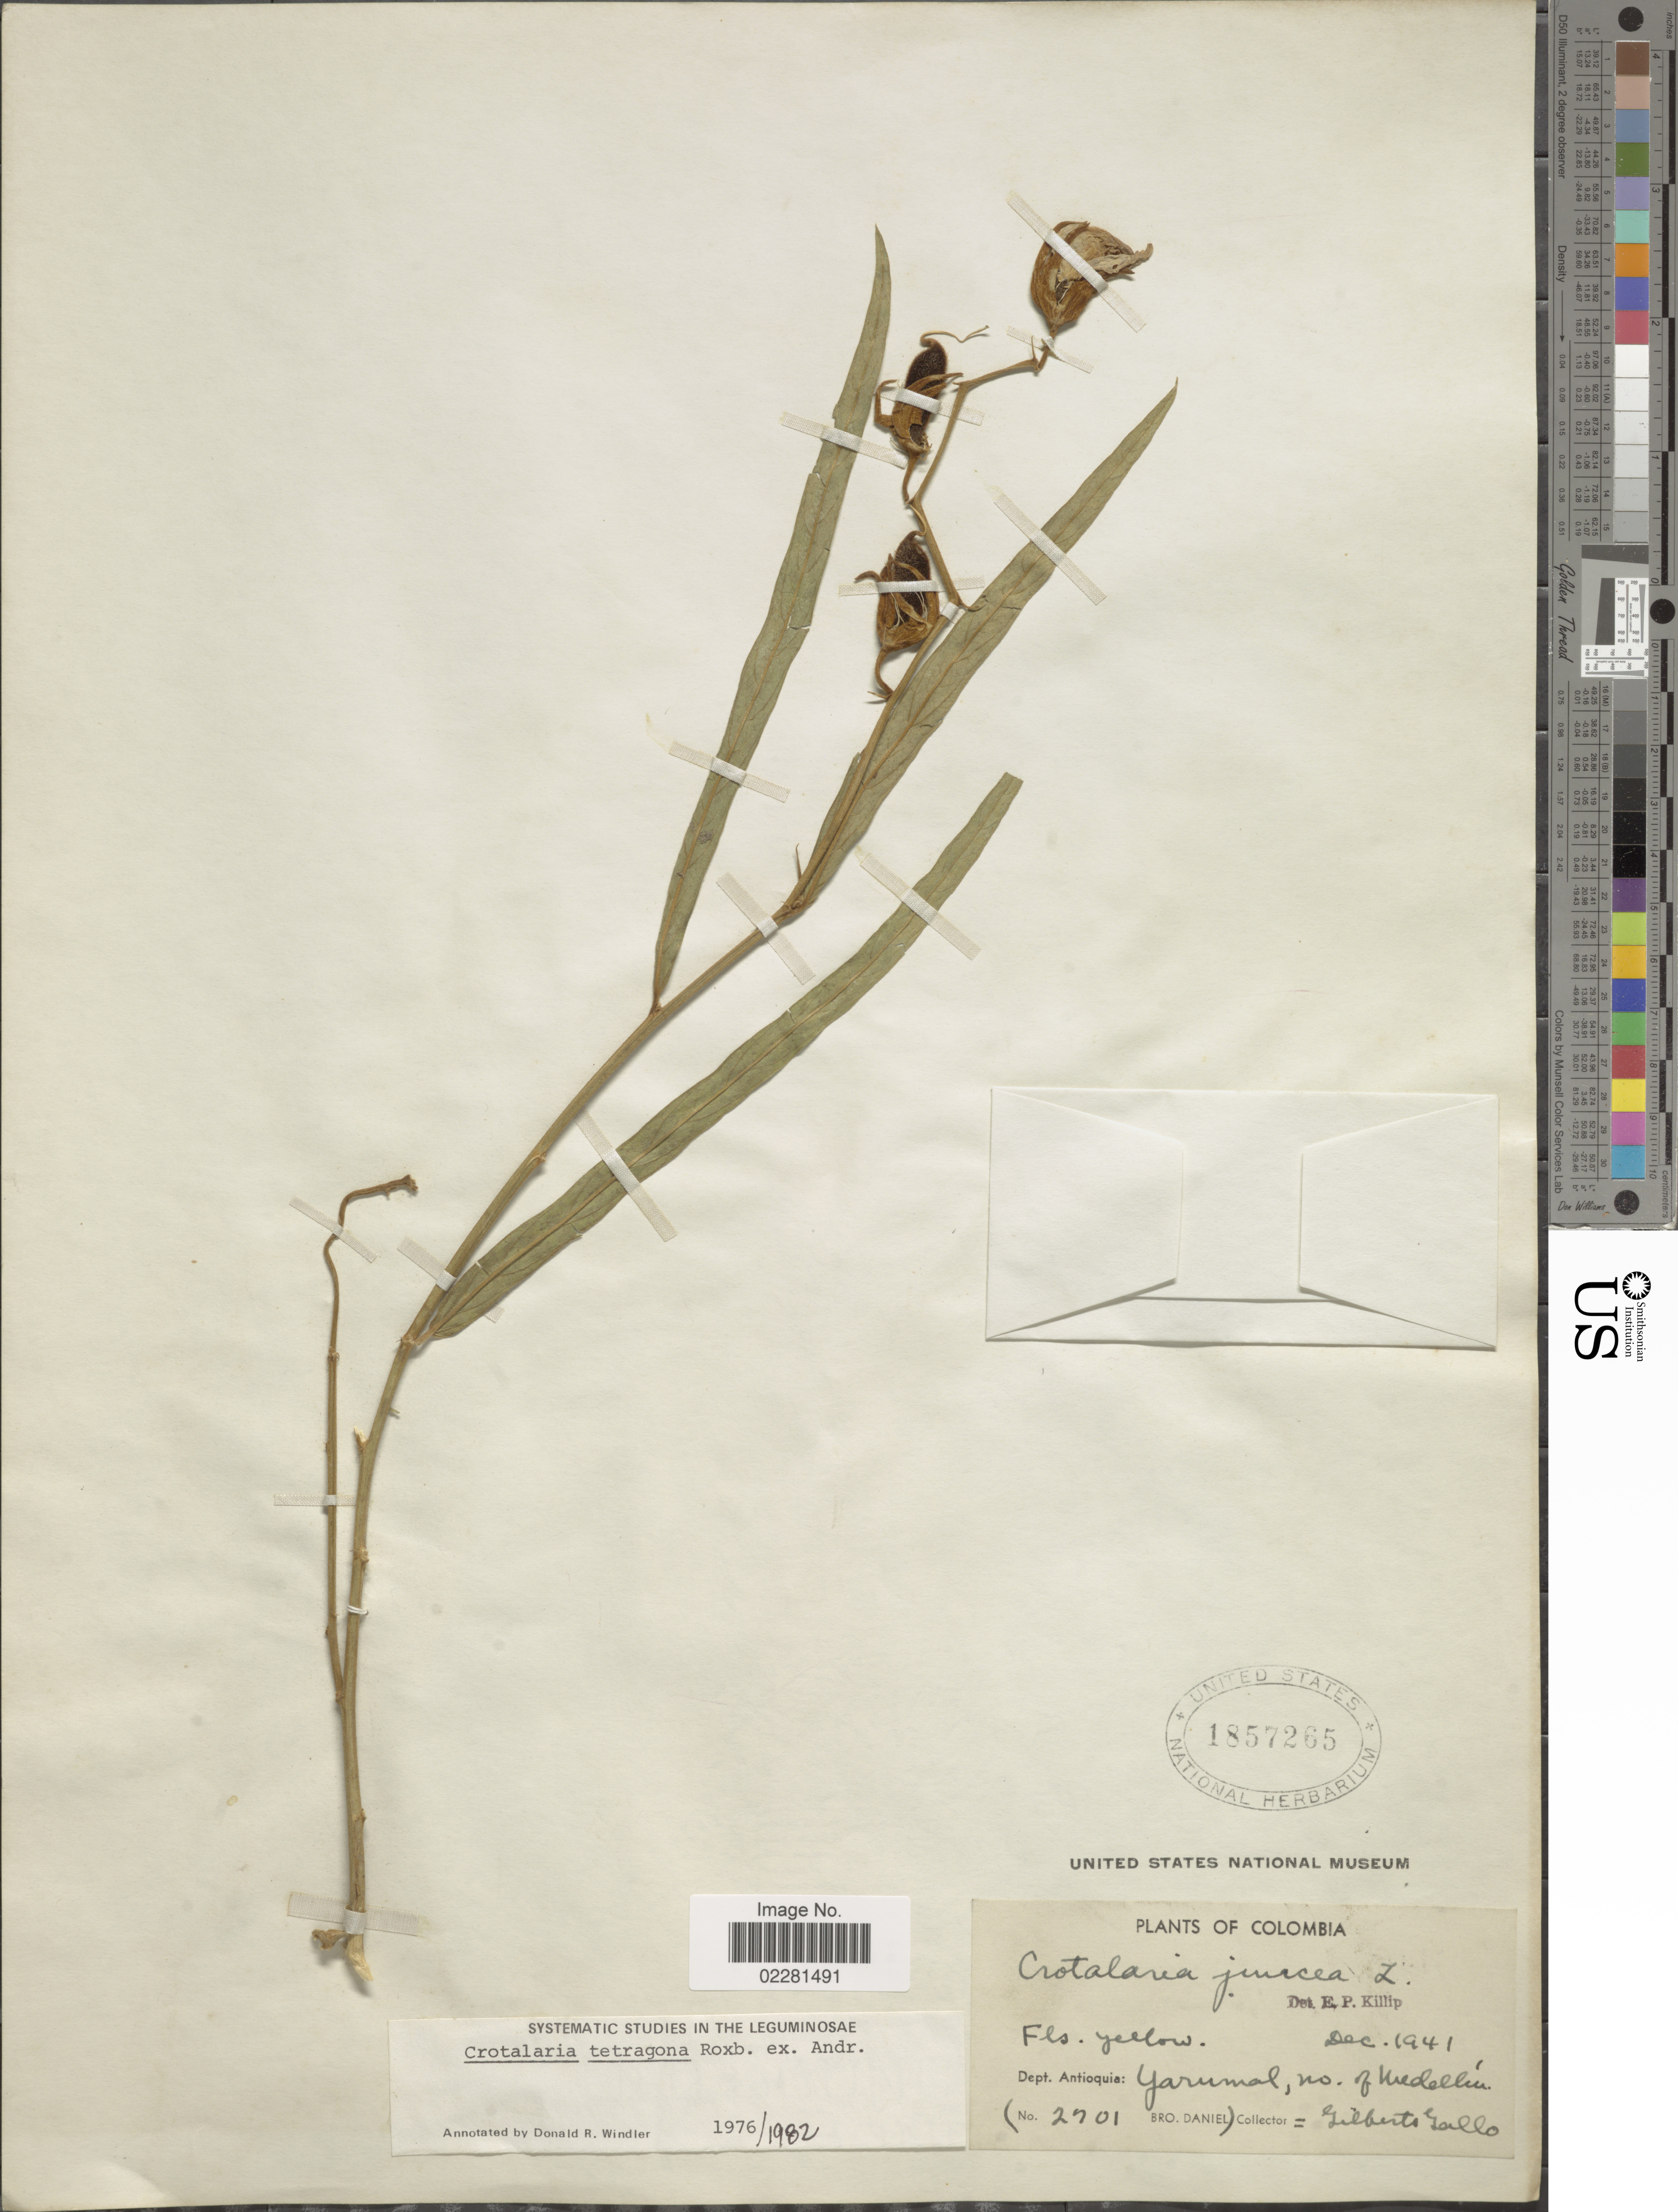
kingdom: Plantae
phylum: Tracheophyta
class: Magnoliopsida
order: Fabales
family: Fabaceae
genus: Crotalaria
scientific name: Crotalaria tetragona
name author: Roxb. ex Andrews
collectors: G. Gallo & Bro. Daniel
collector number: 2901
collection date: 1941-12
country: Colombia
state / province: Antioquia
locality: Yarumal, no. of Medellin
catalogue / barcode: US 1857265